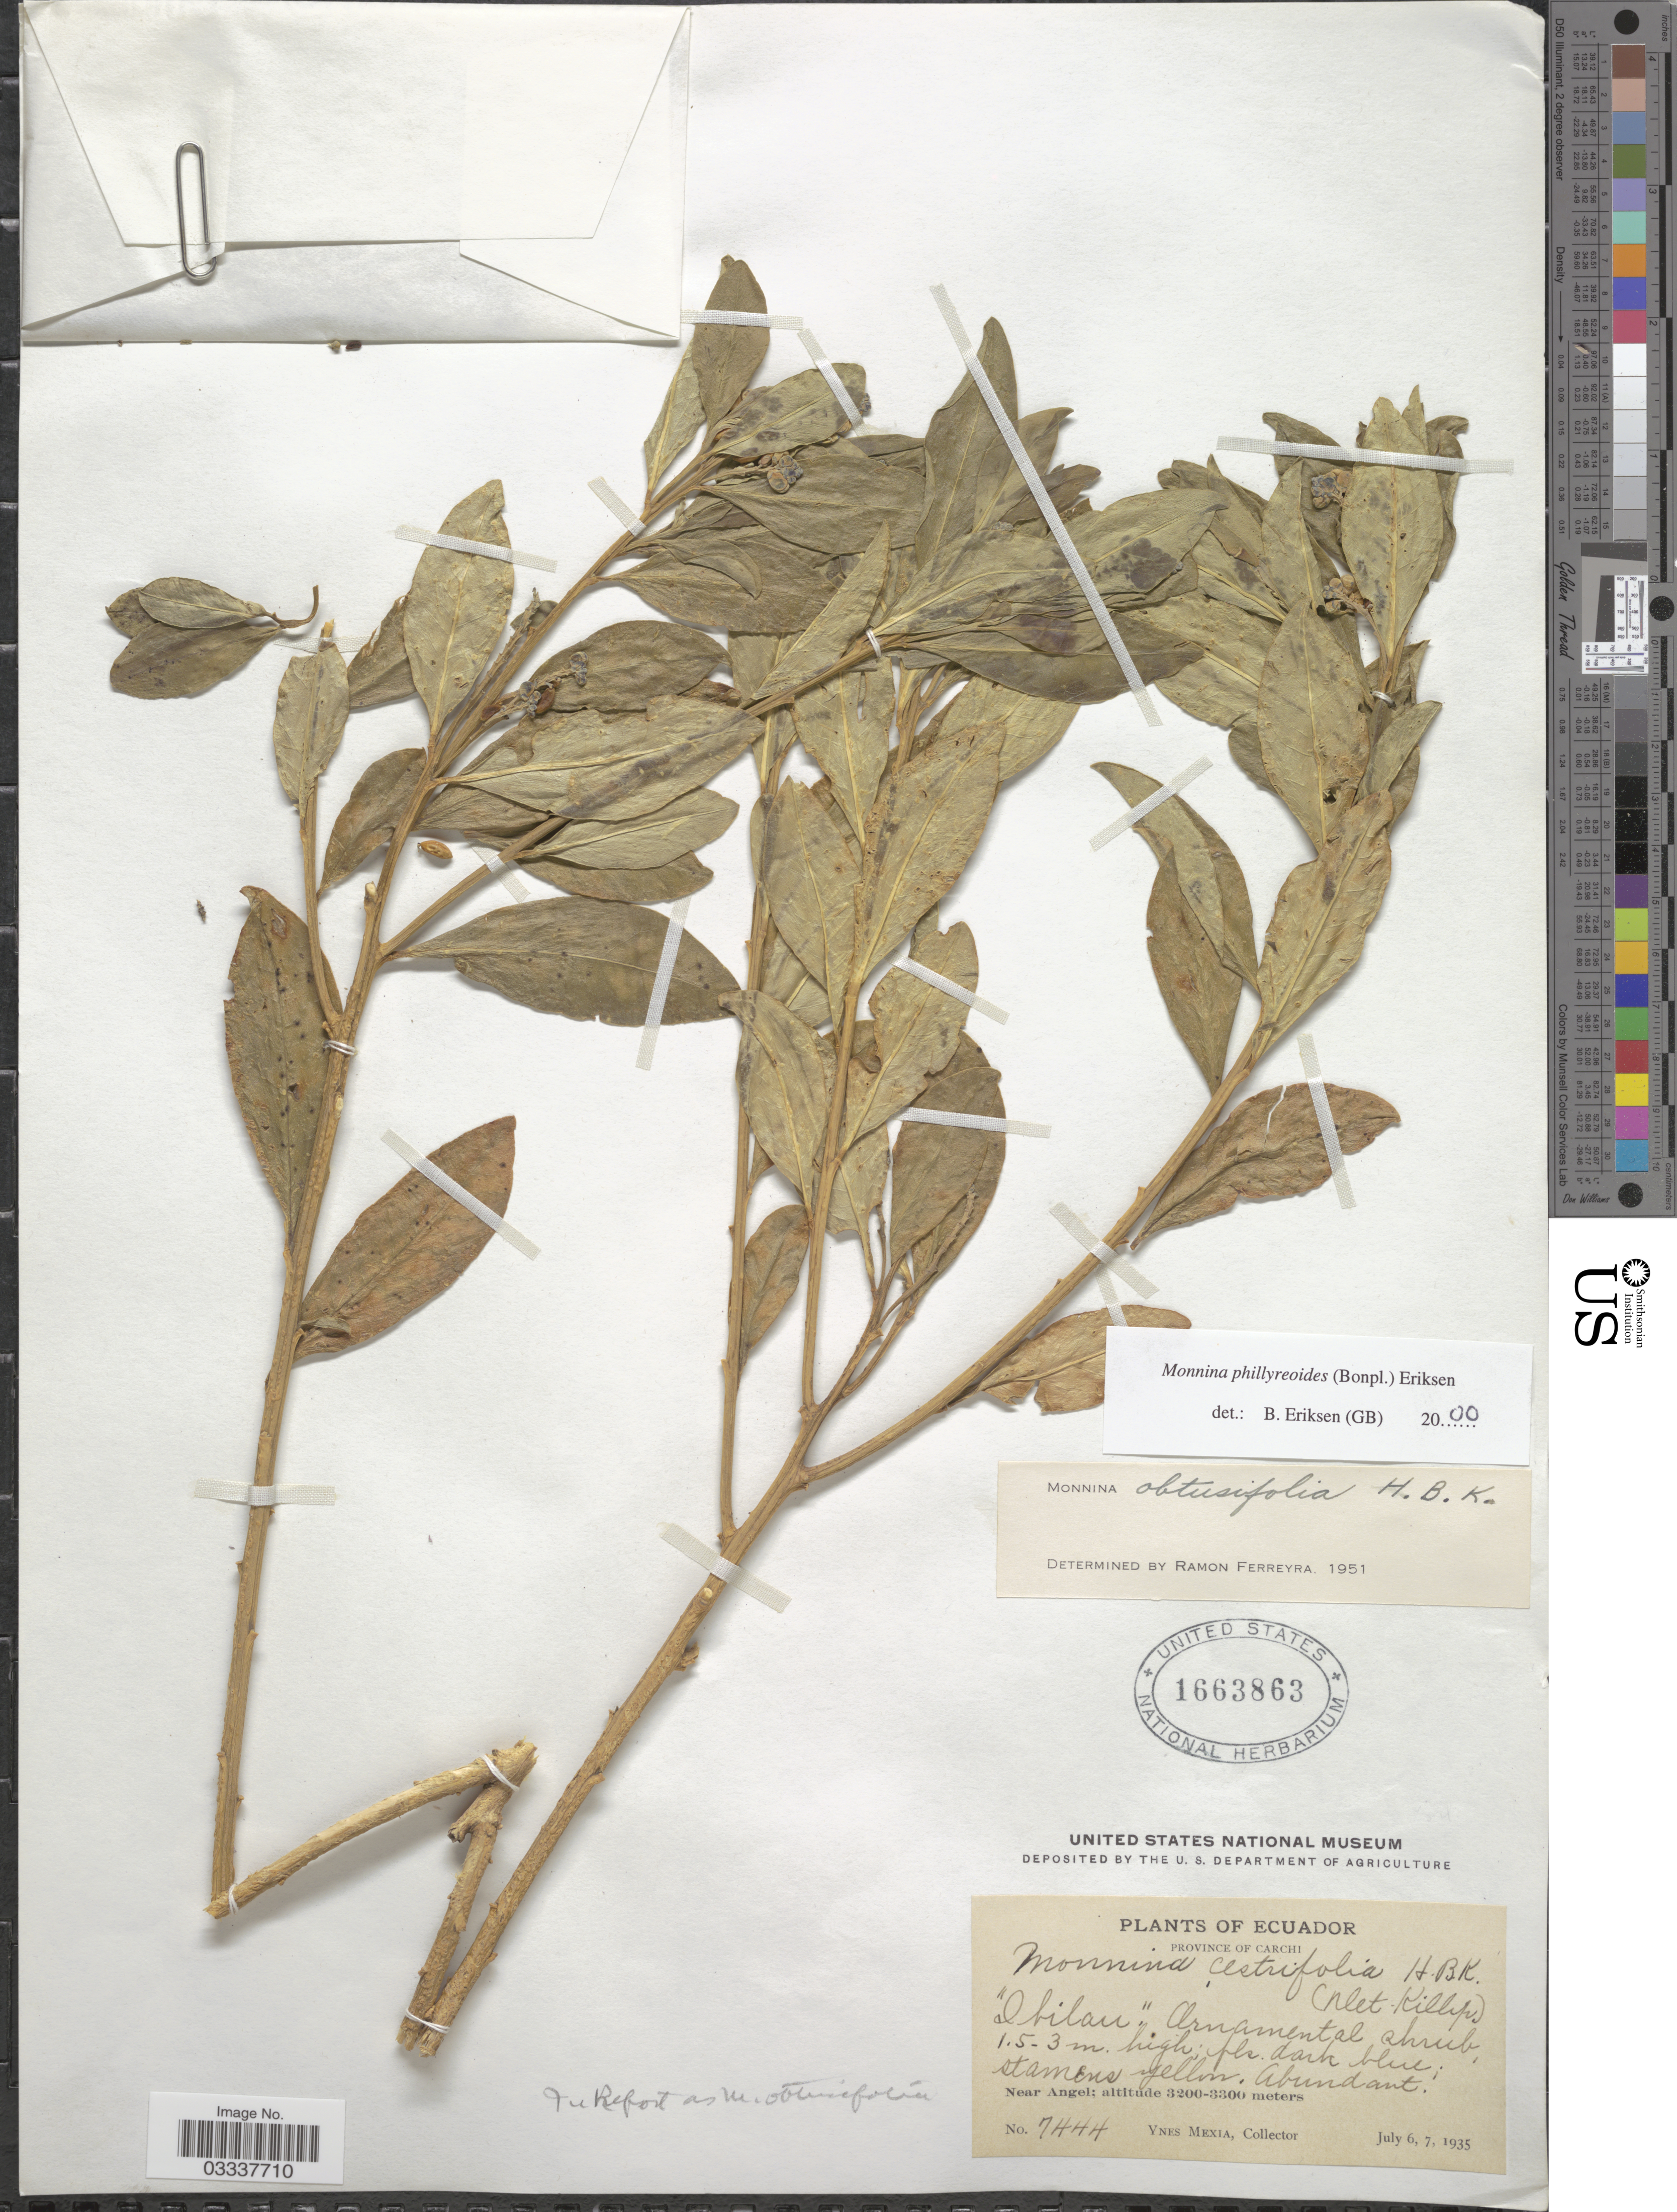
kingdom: Plantae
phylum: Tracheophyta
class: Magnoliopsida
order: Fabales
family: Polygalaceae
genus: Monnina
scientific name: Monnina phillyreoides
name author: (Bonpl.) B. Eriksen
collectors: Y. Mexia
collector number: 7444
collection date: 1935-07-06/1935-07-07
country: Ecuador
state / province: Carchi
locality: Near Angel.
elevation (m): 3200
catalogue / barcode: US 1663863